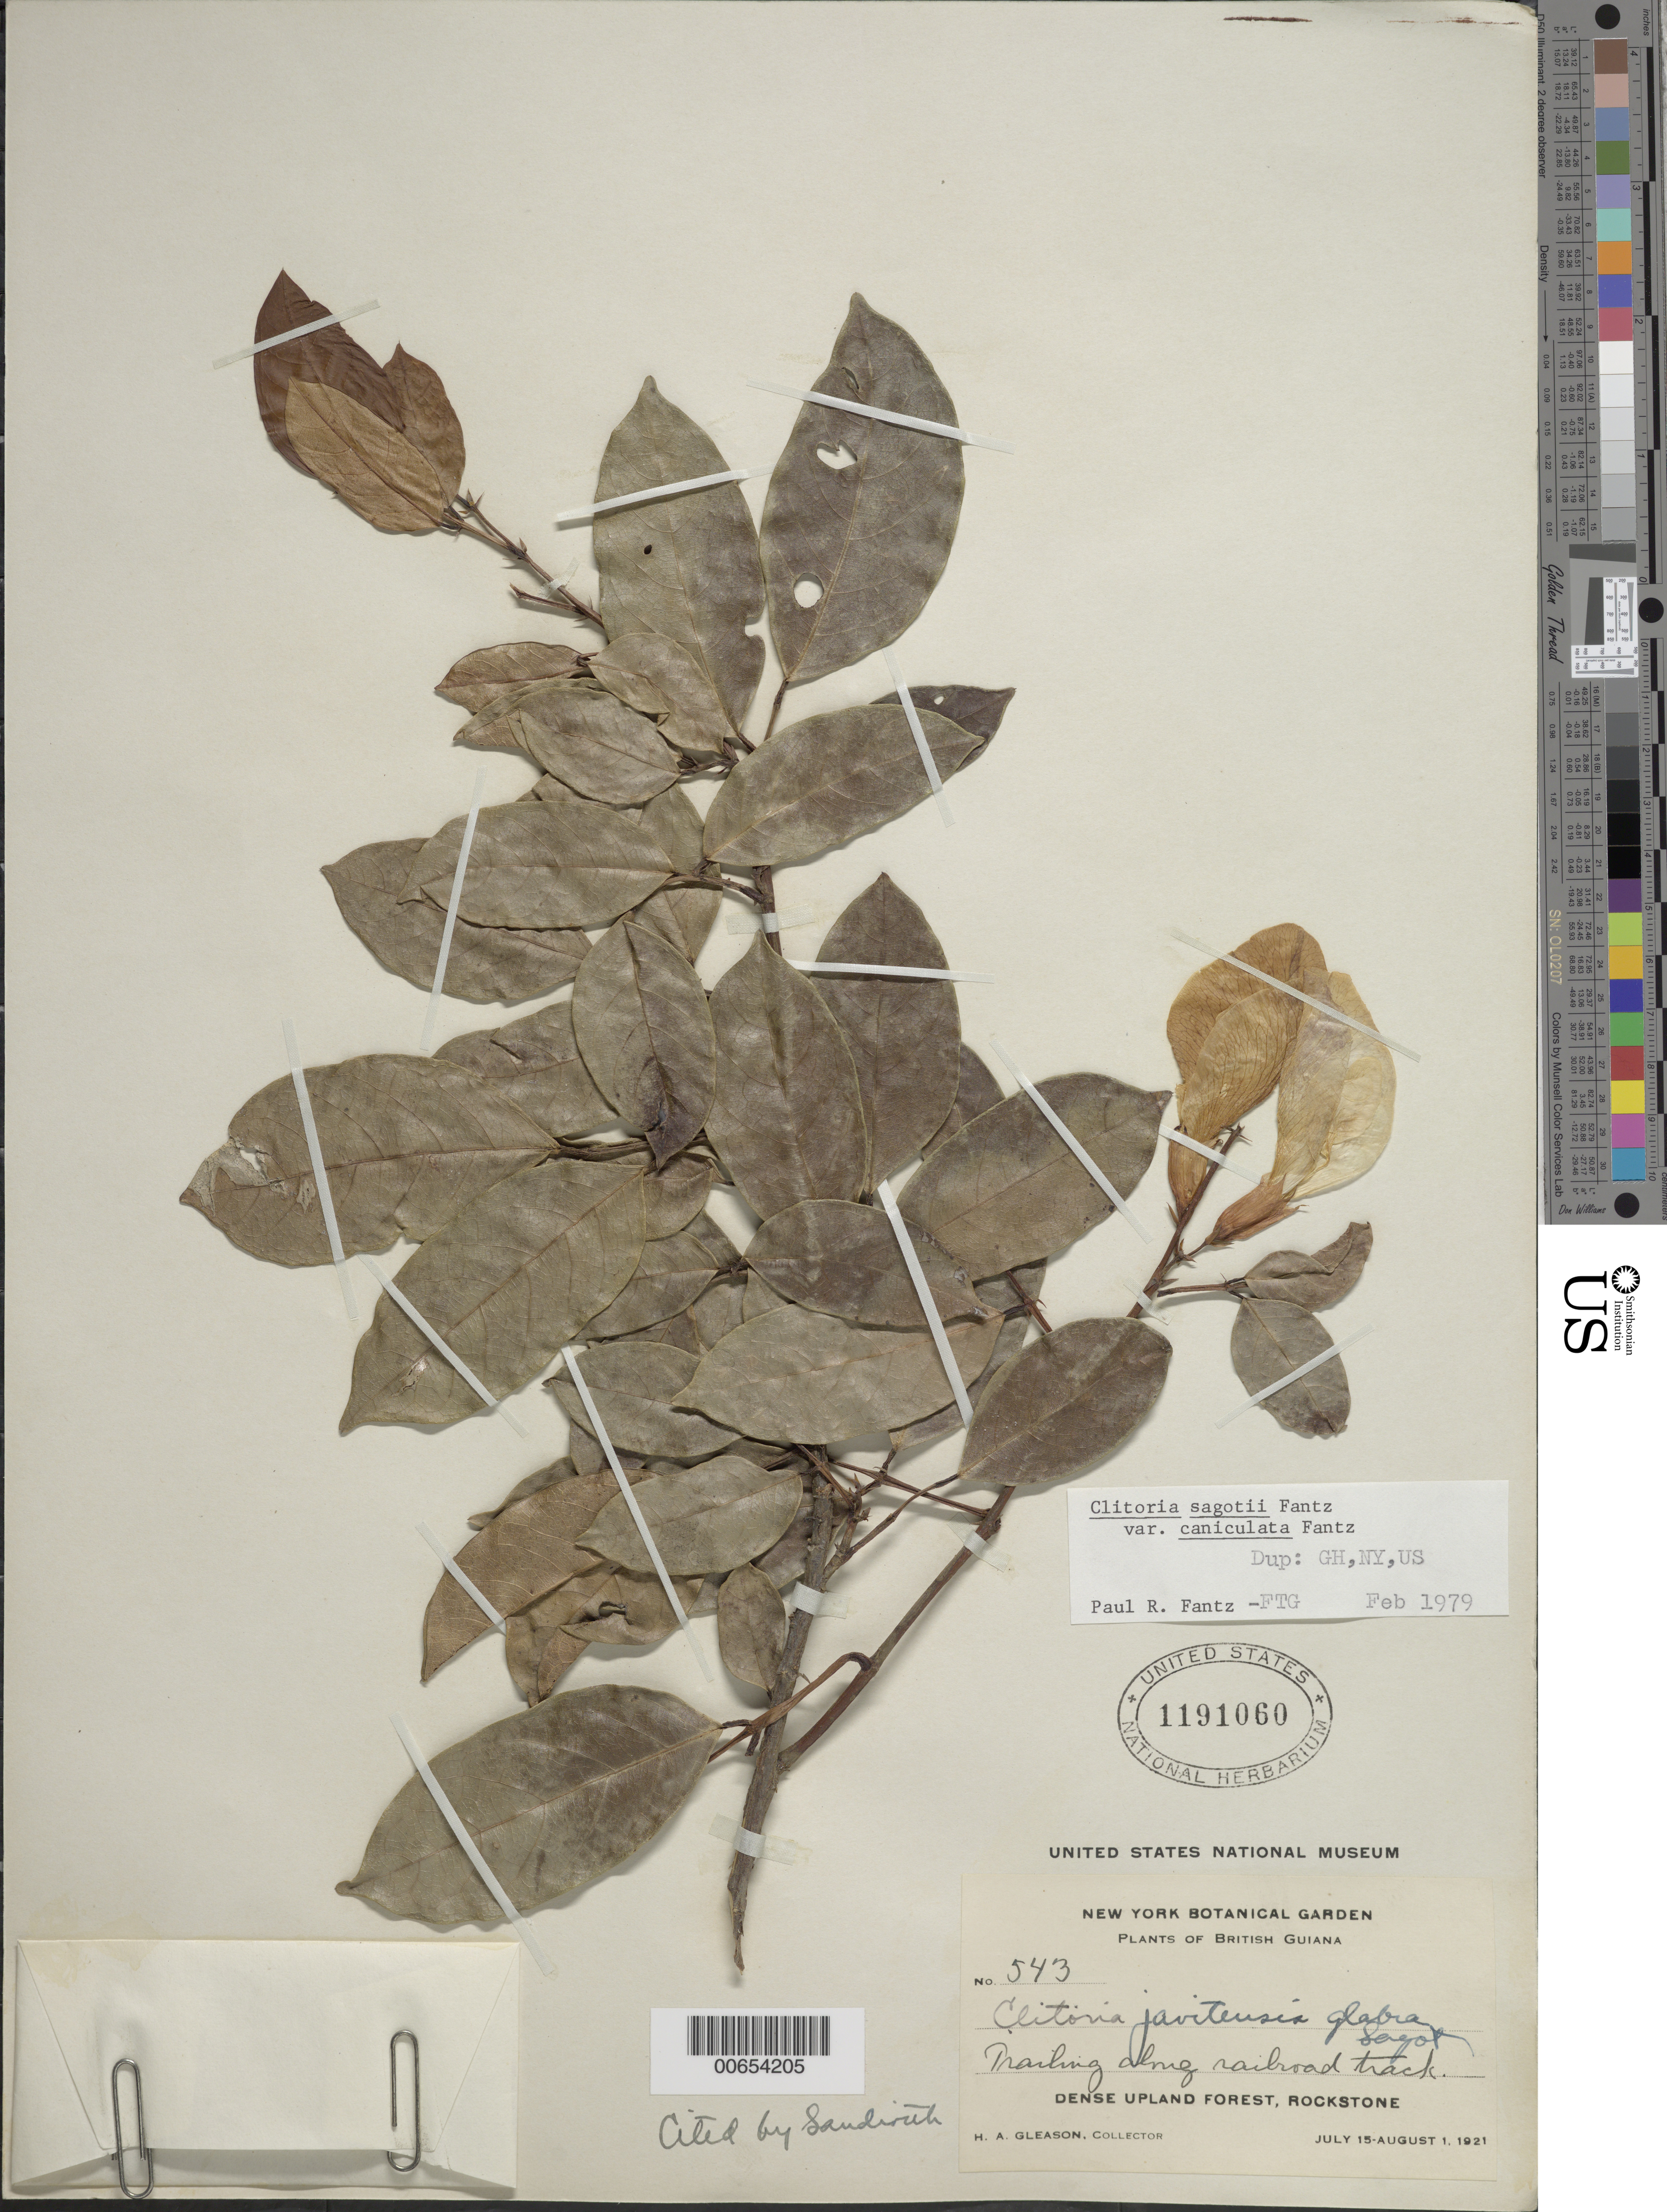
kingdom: Plantae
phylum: Tracheophyta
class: Magnoliopsida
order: Fabales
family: Fabaceae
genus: Clitoria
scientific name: Clitoria sagotii var. canaliculata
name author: Fantz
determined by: Fantz, P. R., (FLAS), University of Florida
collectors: H. A. Gleason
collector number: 543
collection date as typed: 15-Jul-21 to 1-Aug-21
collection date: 1921-07-15/1921-08-01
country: Guyana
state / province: U. Demerara-Berbice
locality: Rockstone, in and about the village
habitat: Along railroad track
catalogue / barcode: US 1191060